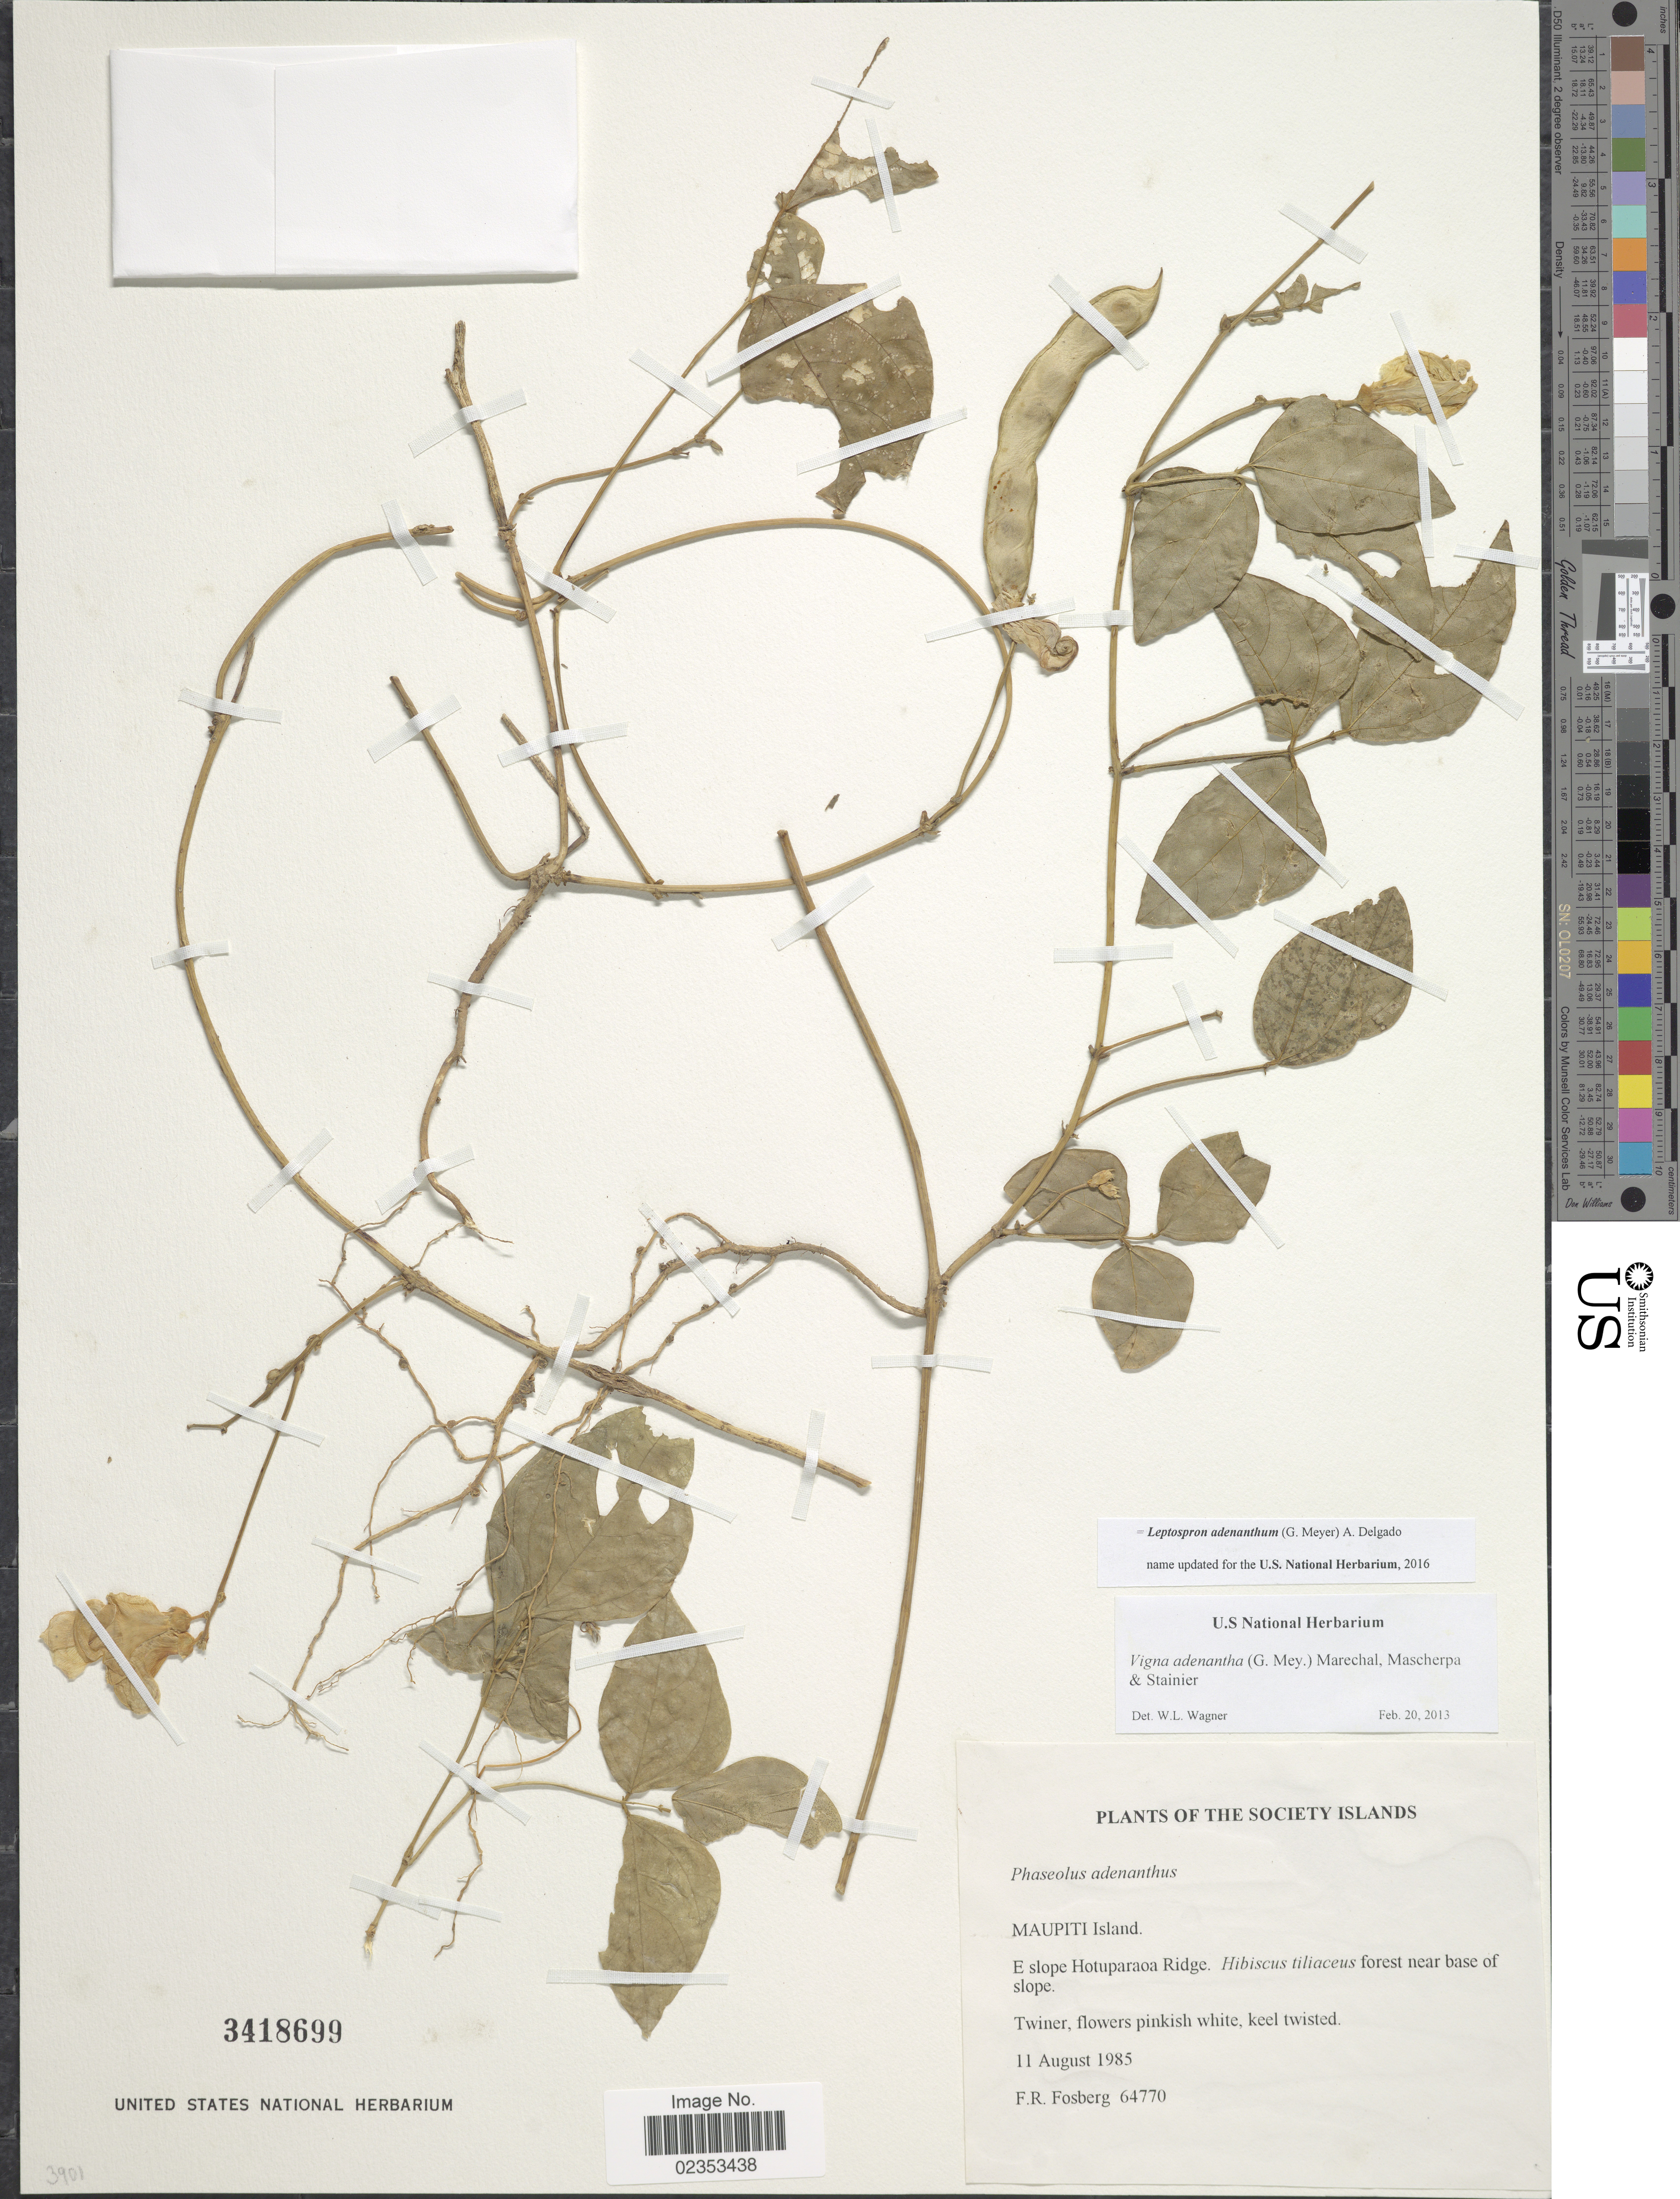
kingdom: Plantae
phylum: Tracheophyta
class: Magnoliopsida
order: Fabales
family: Fabaceae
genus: Leptospron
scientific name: Leptospron adenanthum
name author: (G. Mey.) A. Delgado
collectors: F. R. Fosberg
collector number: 64770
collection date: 1985-08-11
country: French Polynesia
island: Maupiti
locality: The Society Islands, Maupiti Island, E slope Hotuparaoa Ridge, forest near base of slope.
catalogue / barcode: US 3418699